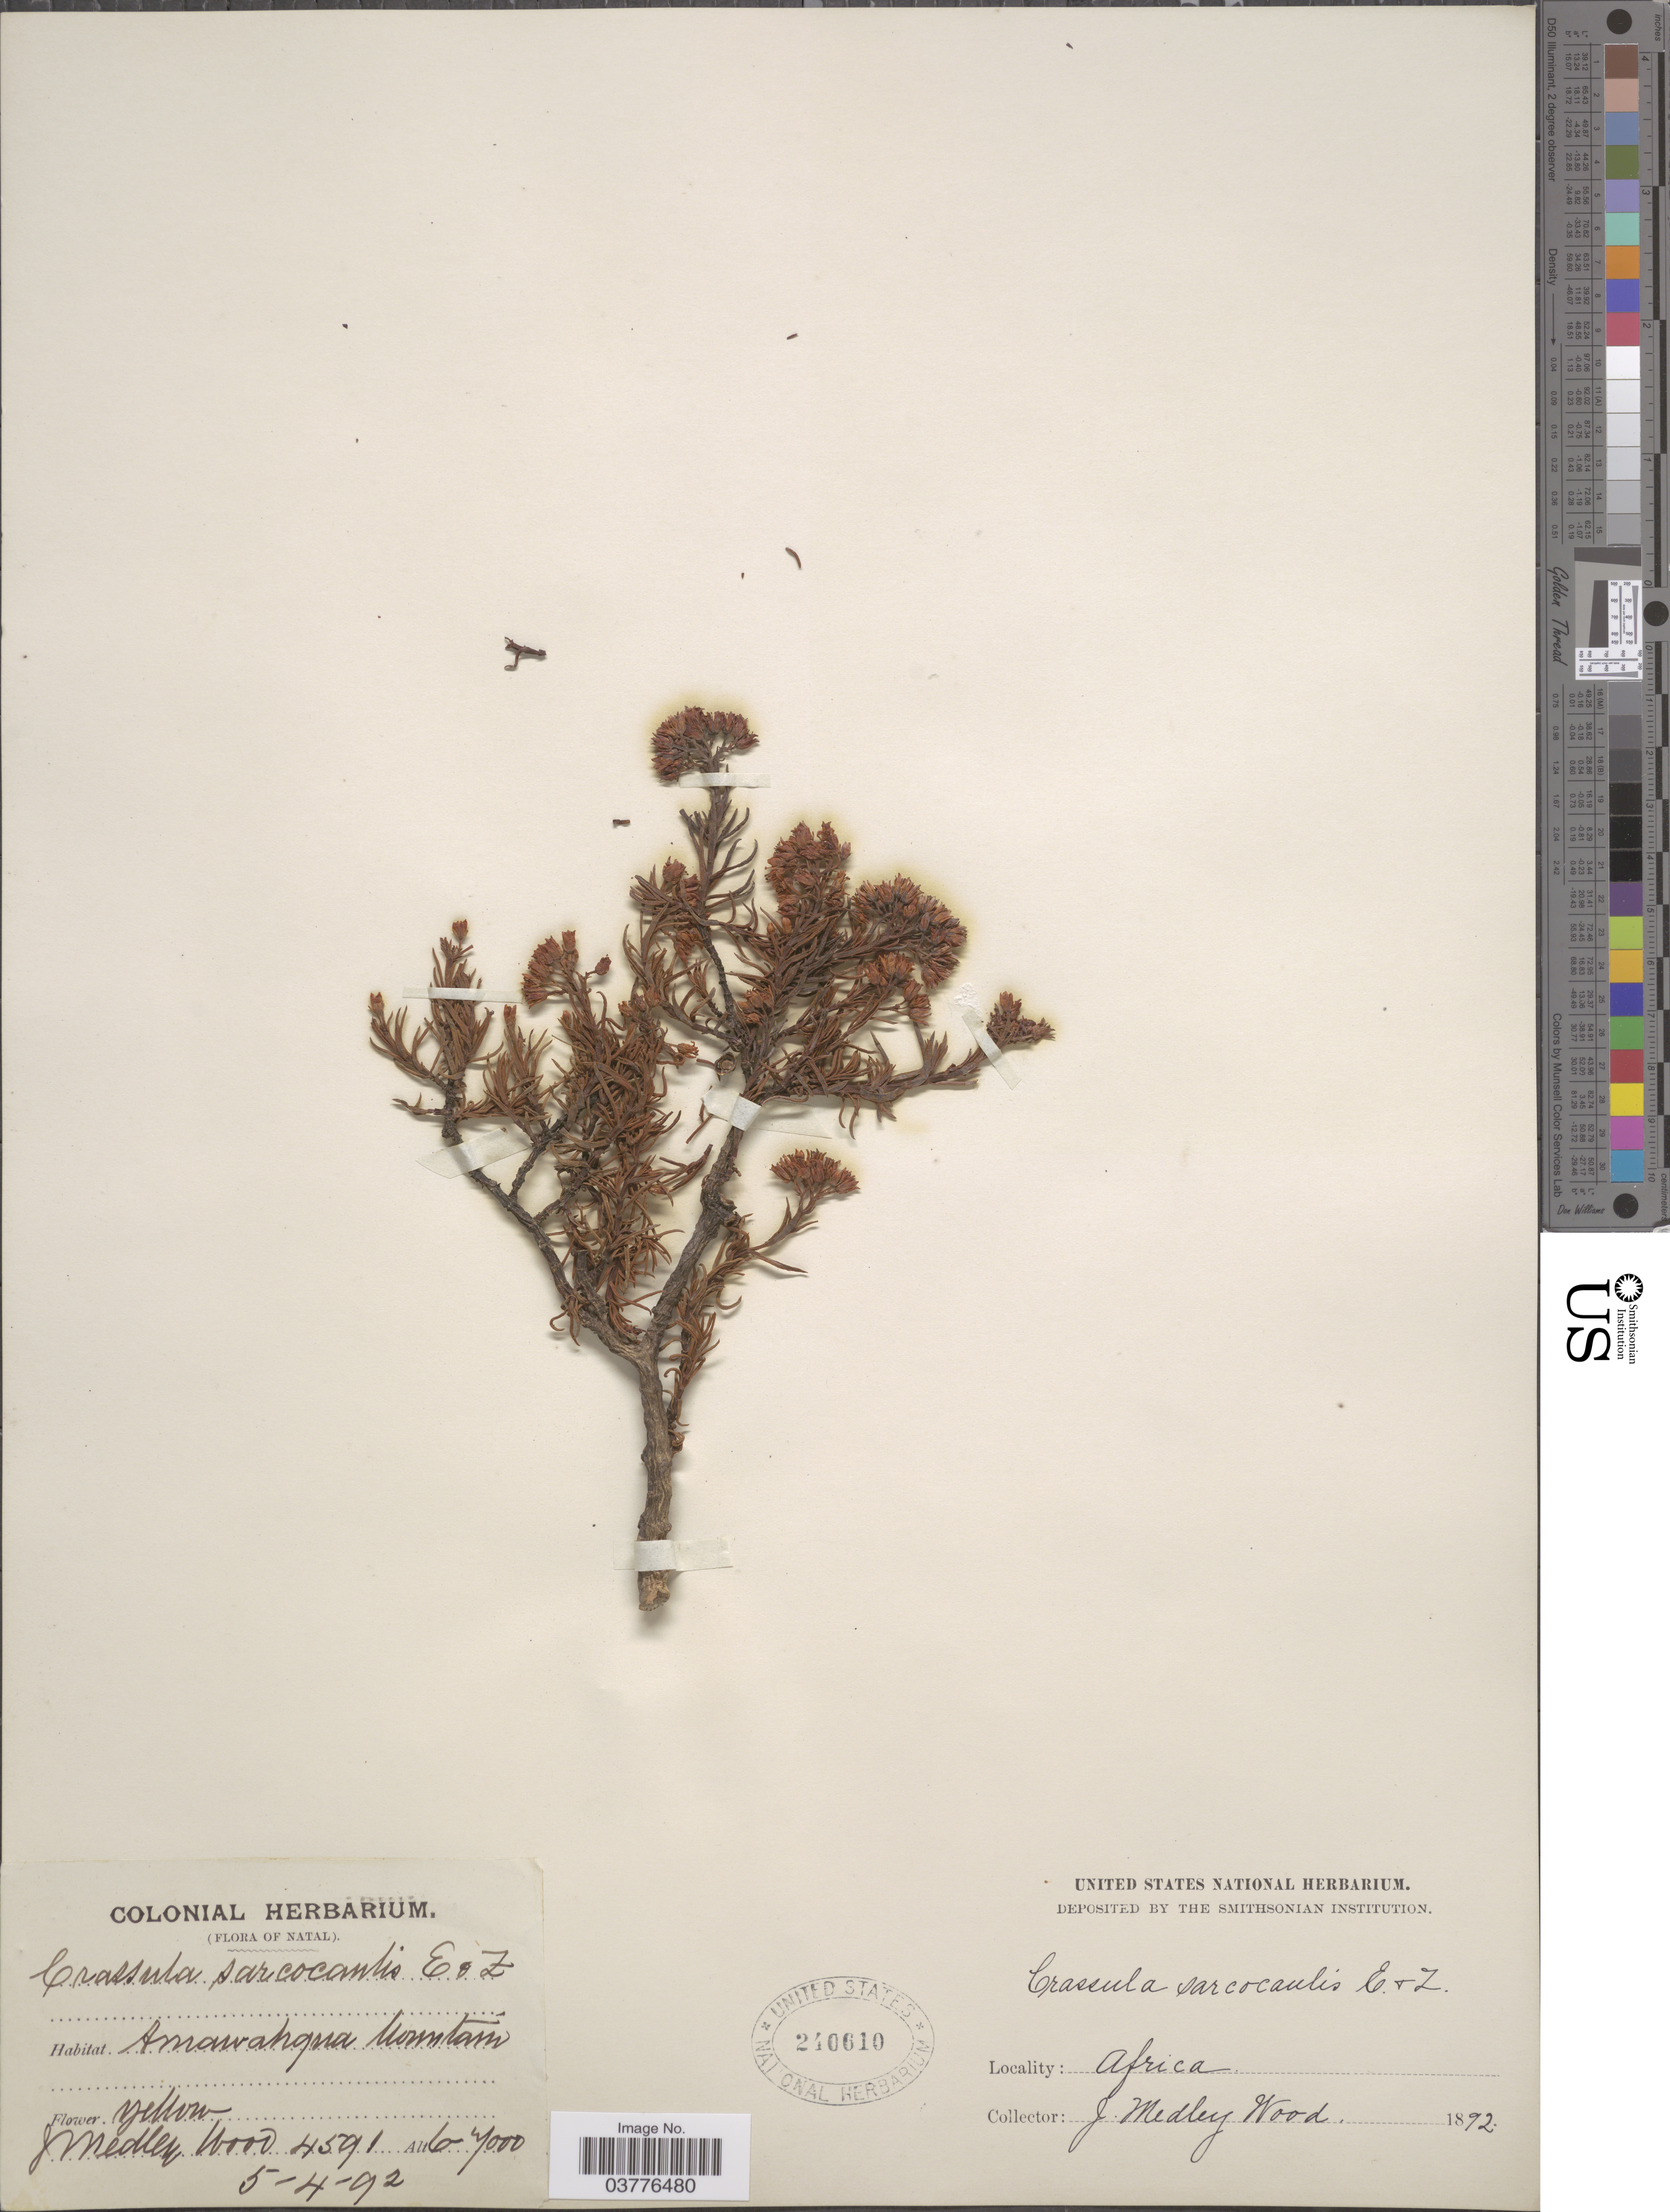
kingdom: Plantae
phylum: Tracheophyta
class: Magnoliopsida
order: Saxifragales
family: Crassulaceae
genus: Crassula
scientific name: Crassula sarcocaulis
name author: Eckl. & Zeyh.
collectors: J. Medley Wood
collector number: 4591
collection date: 1892-04-05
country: South Africa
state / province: KwaZulu-Natal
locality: Natal. Amawahqua Mountain.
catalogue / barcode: US 240610